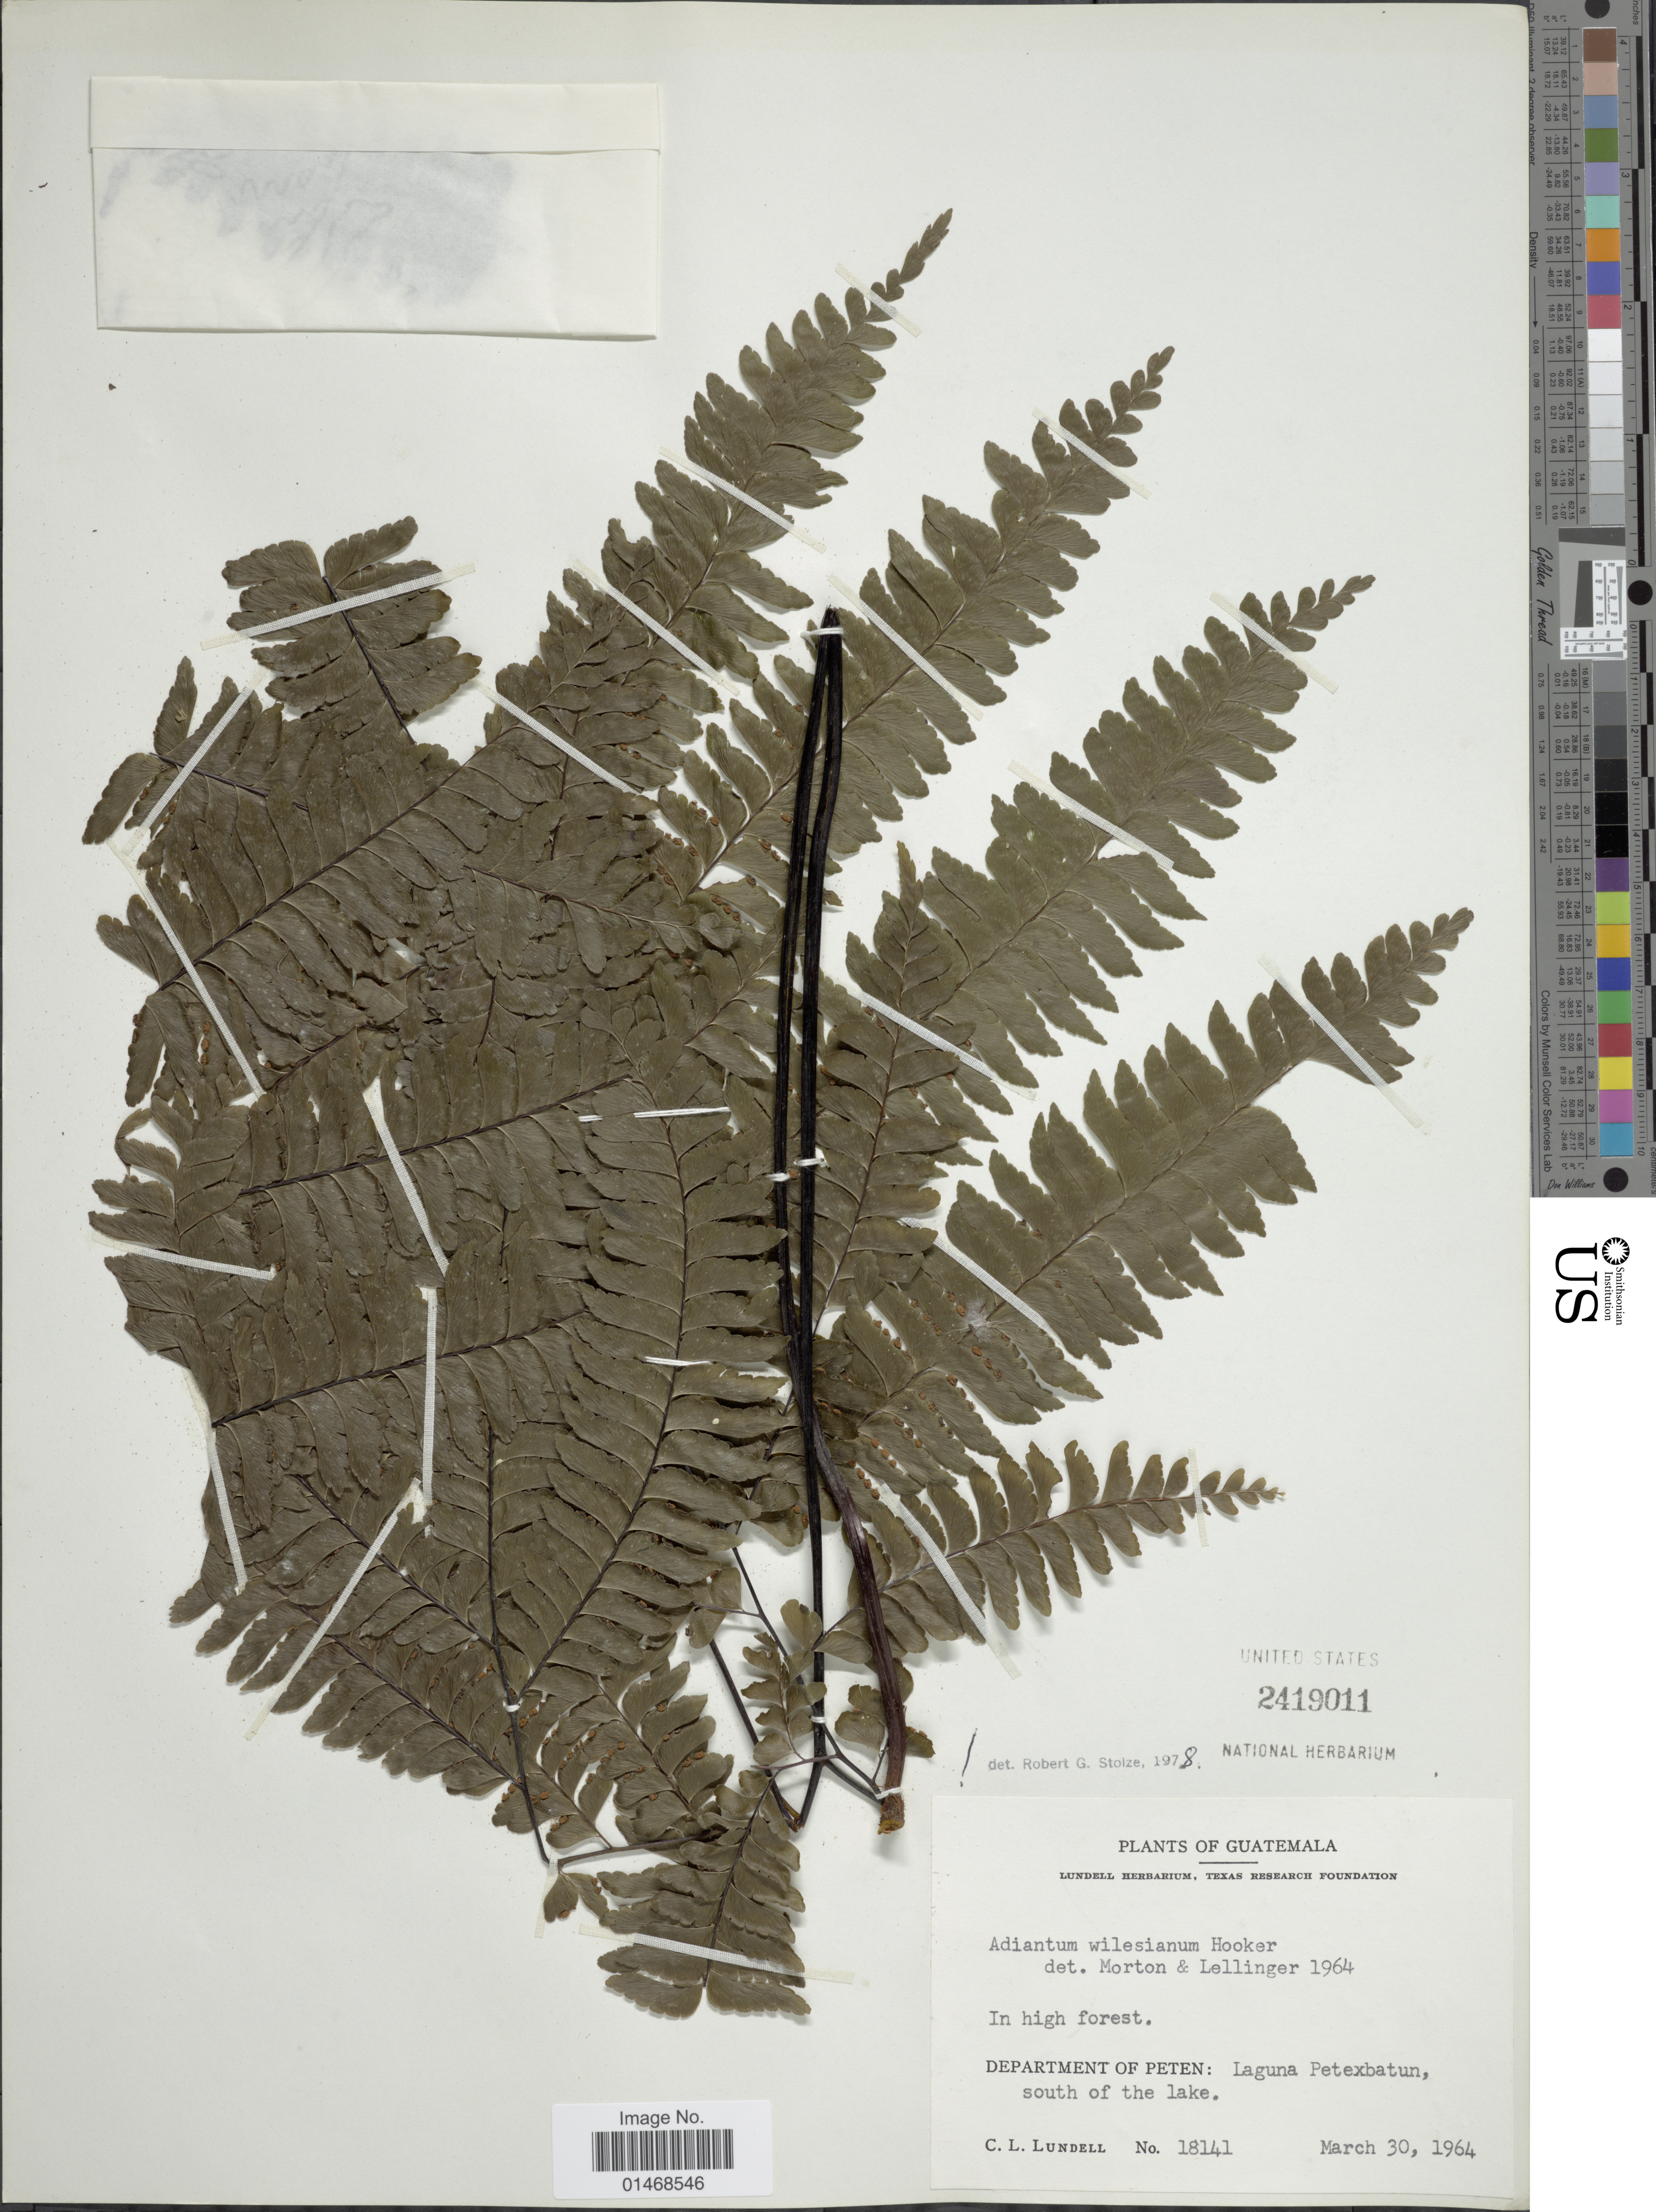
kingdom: Plantae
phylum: Tracheophyta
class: Polypodiopsida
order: Polypodiales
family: Pteridaceae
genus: Adiantum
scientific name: Adiantum wilesianum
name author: Hook.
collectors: C. L. Lundell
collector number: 18141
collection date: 1964-03-30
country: Guatemala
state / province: El Petén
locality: Department of Peten: Laguna Petexbatun, south of the lake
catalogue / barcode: US 2419011